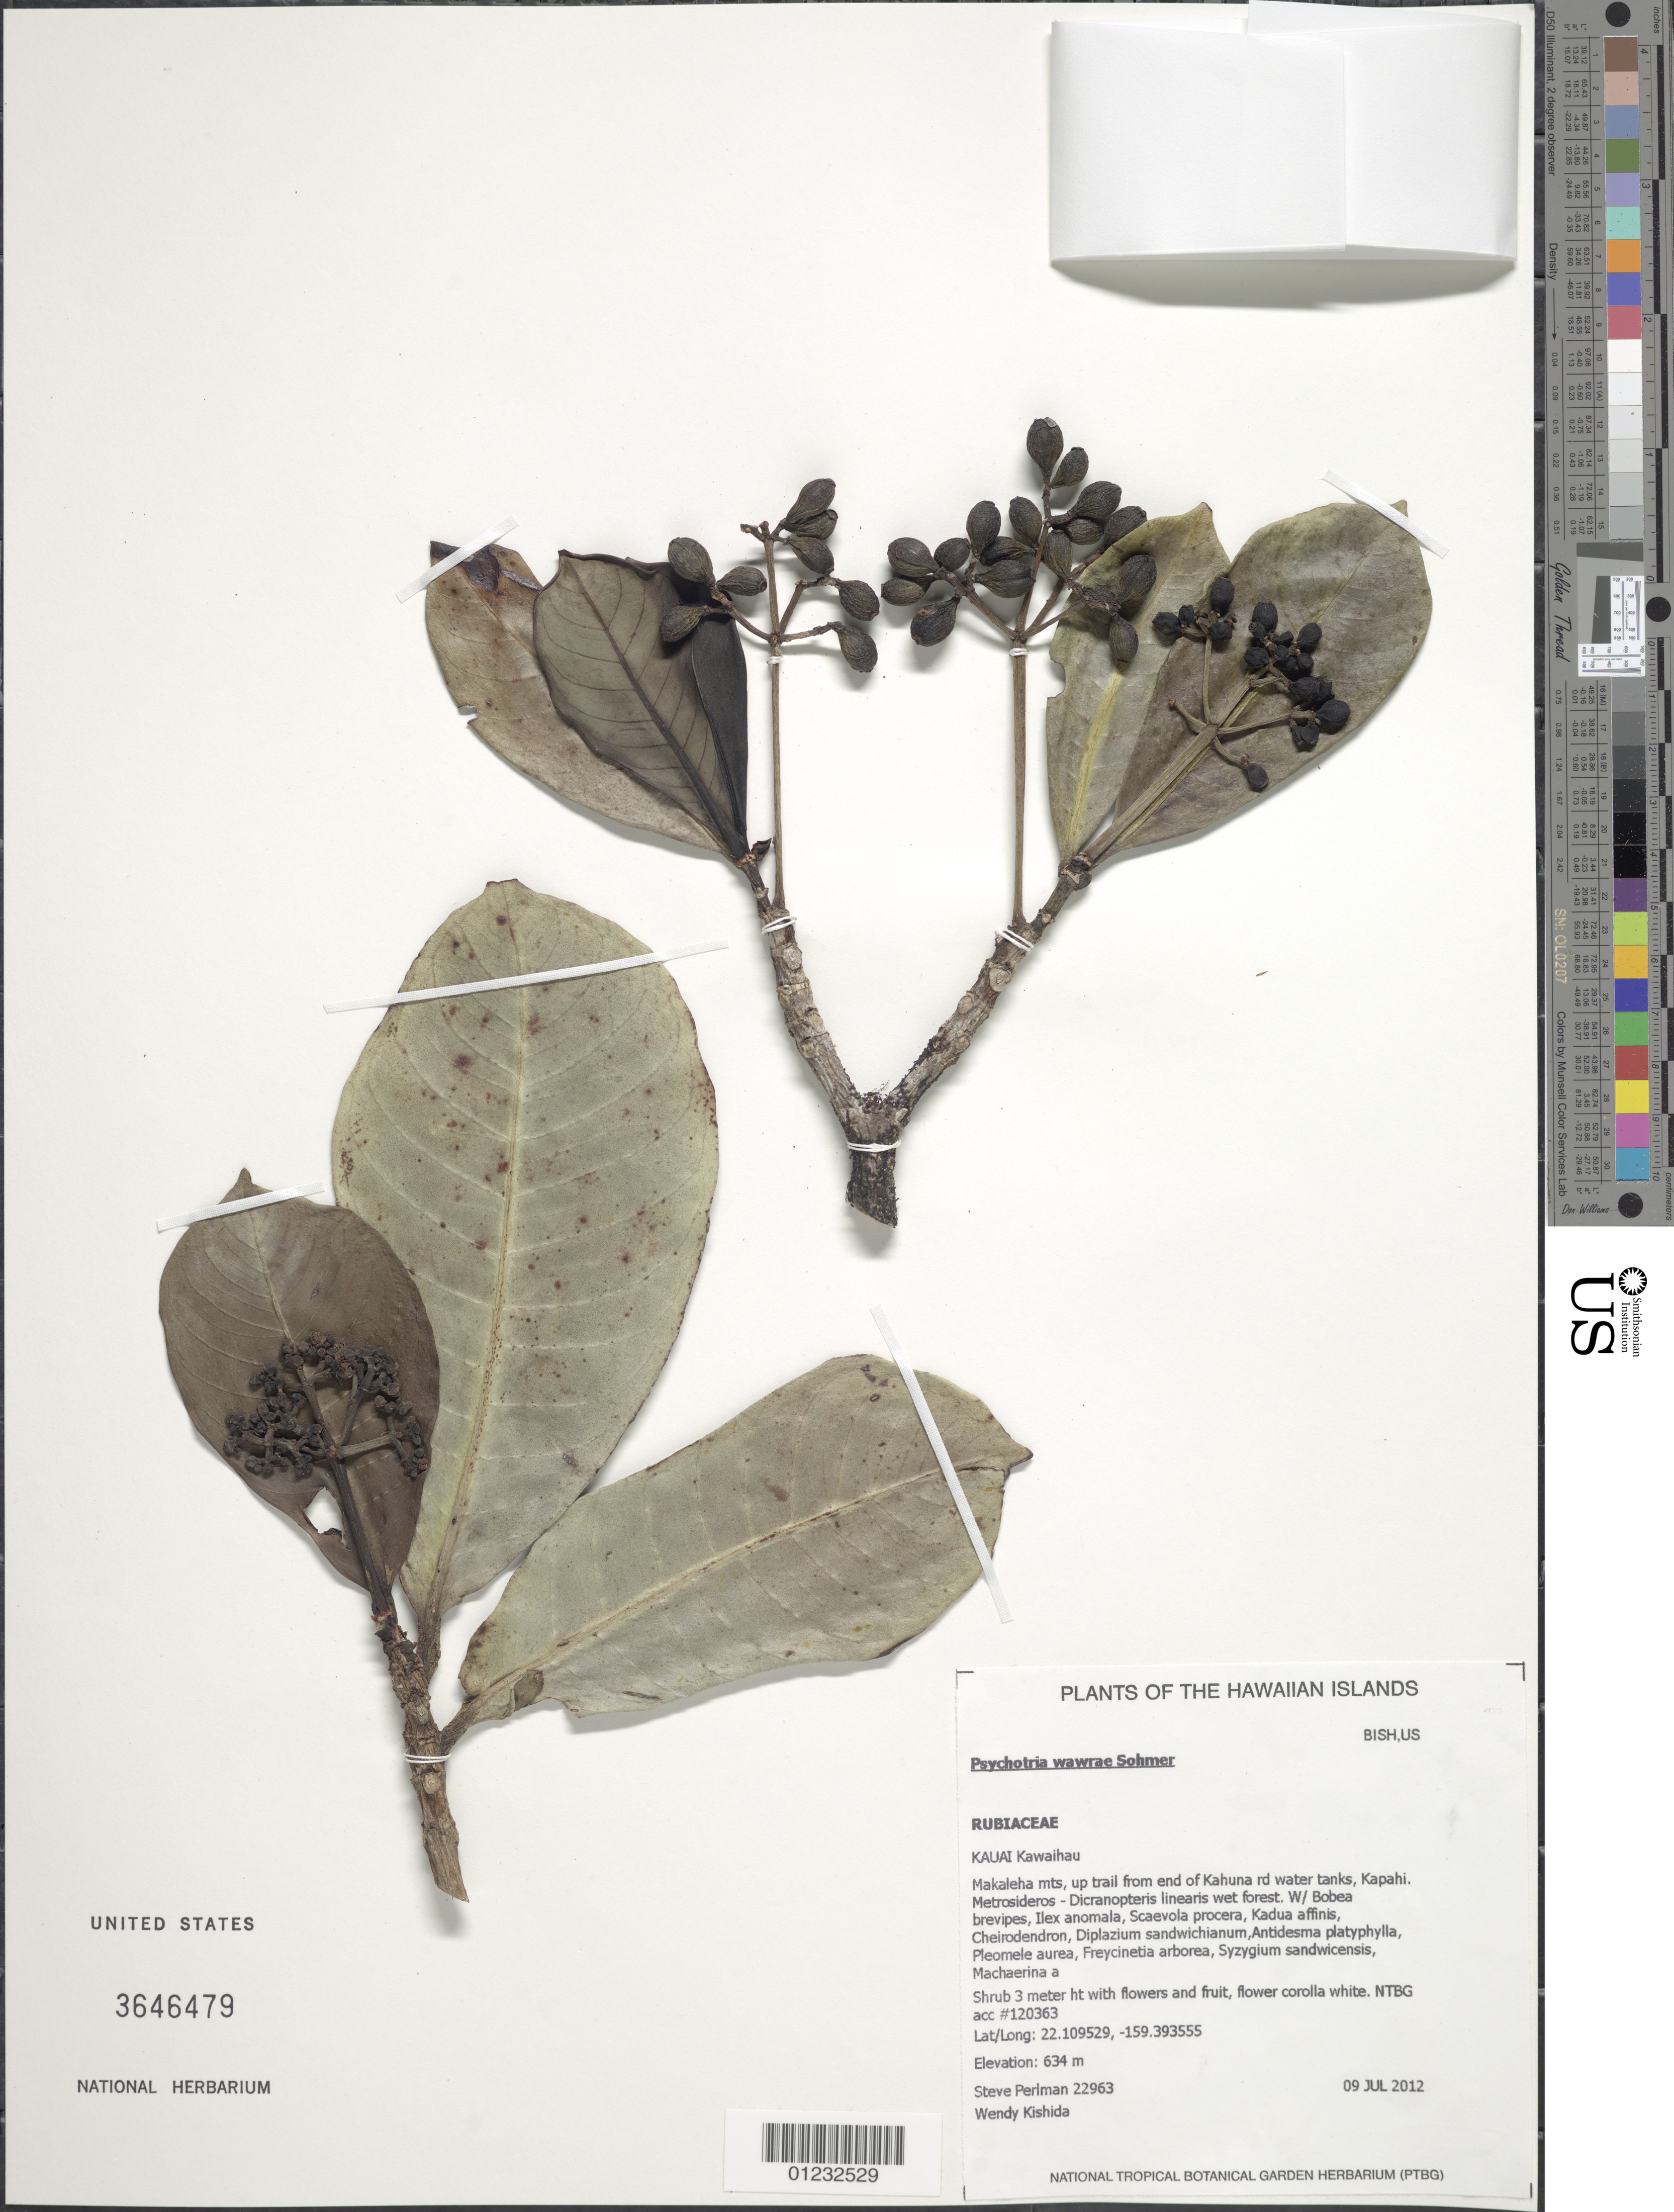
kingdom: Plantae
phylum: Tracheophyta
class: Magnoliopsida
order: Gentianales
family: Rubiaceae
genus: Psychotria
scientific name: Psychotria wawrae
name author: Sohmer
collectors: S. P. Perlman & W. Kishida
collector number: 22963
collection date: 2012-07-09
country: United States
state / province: Hawaii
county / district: Kaui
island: Kaua'i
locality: Kawaihau, Makaleha Mts., up trail from end of Kahuna Rd. water tanks, Kapahi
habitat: Wet forest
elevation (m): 634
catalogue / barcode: US 3646479